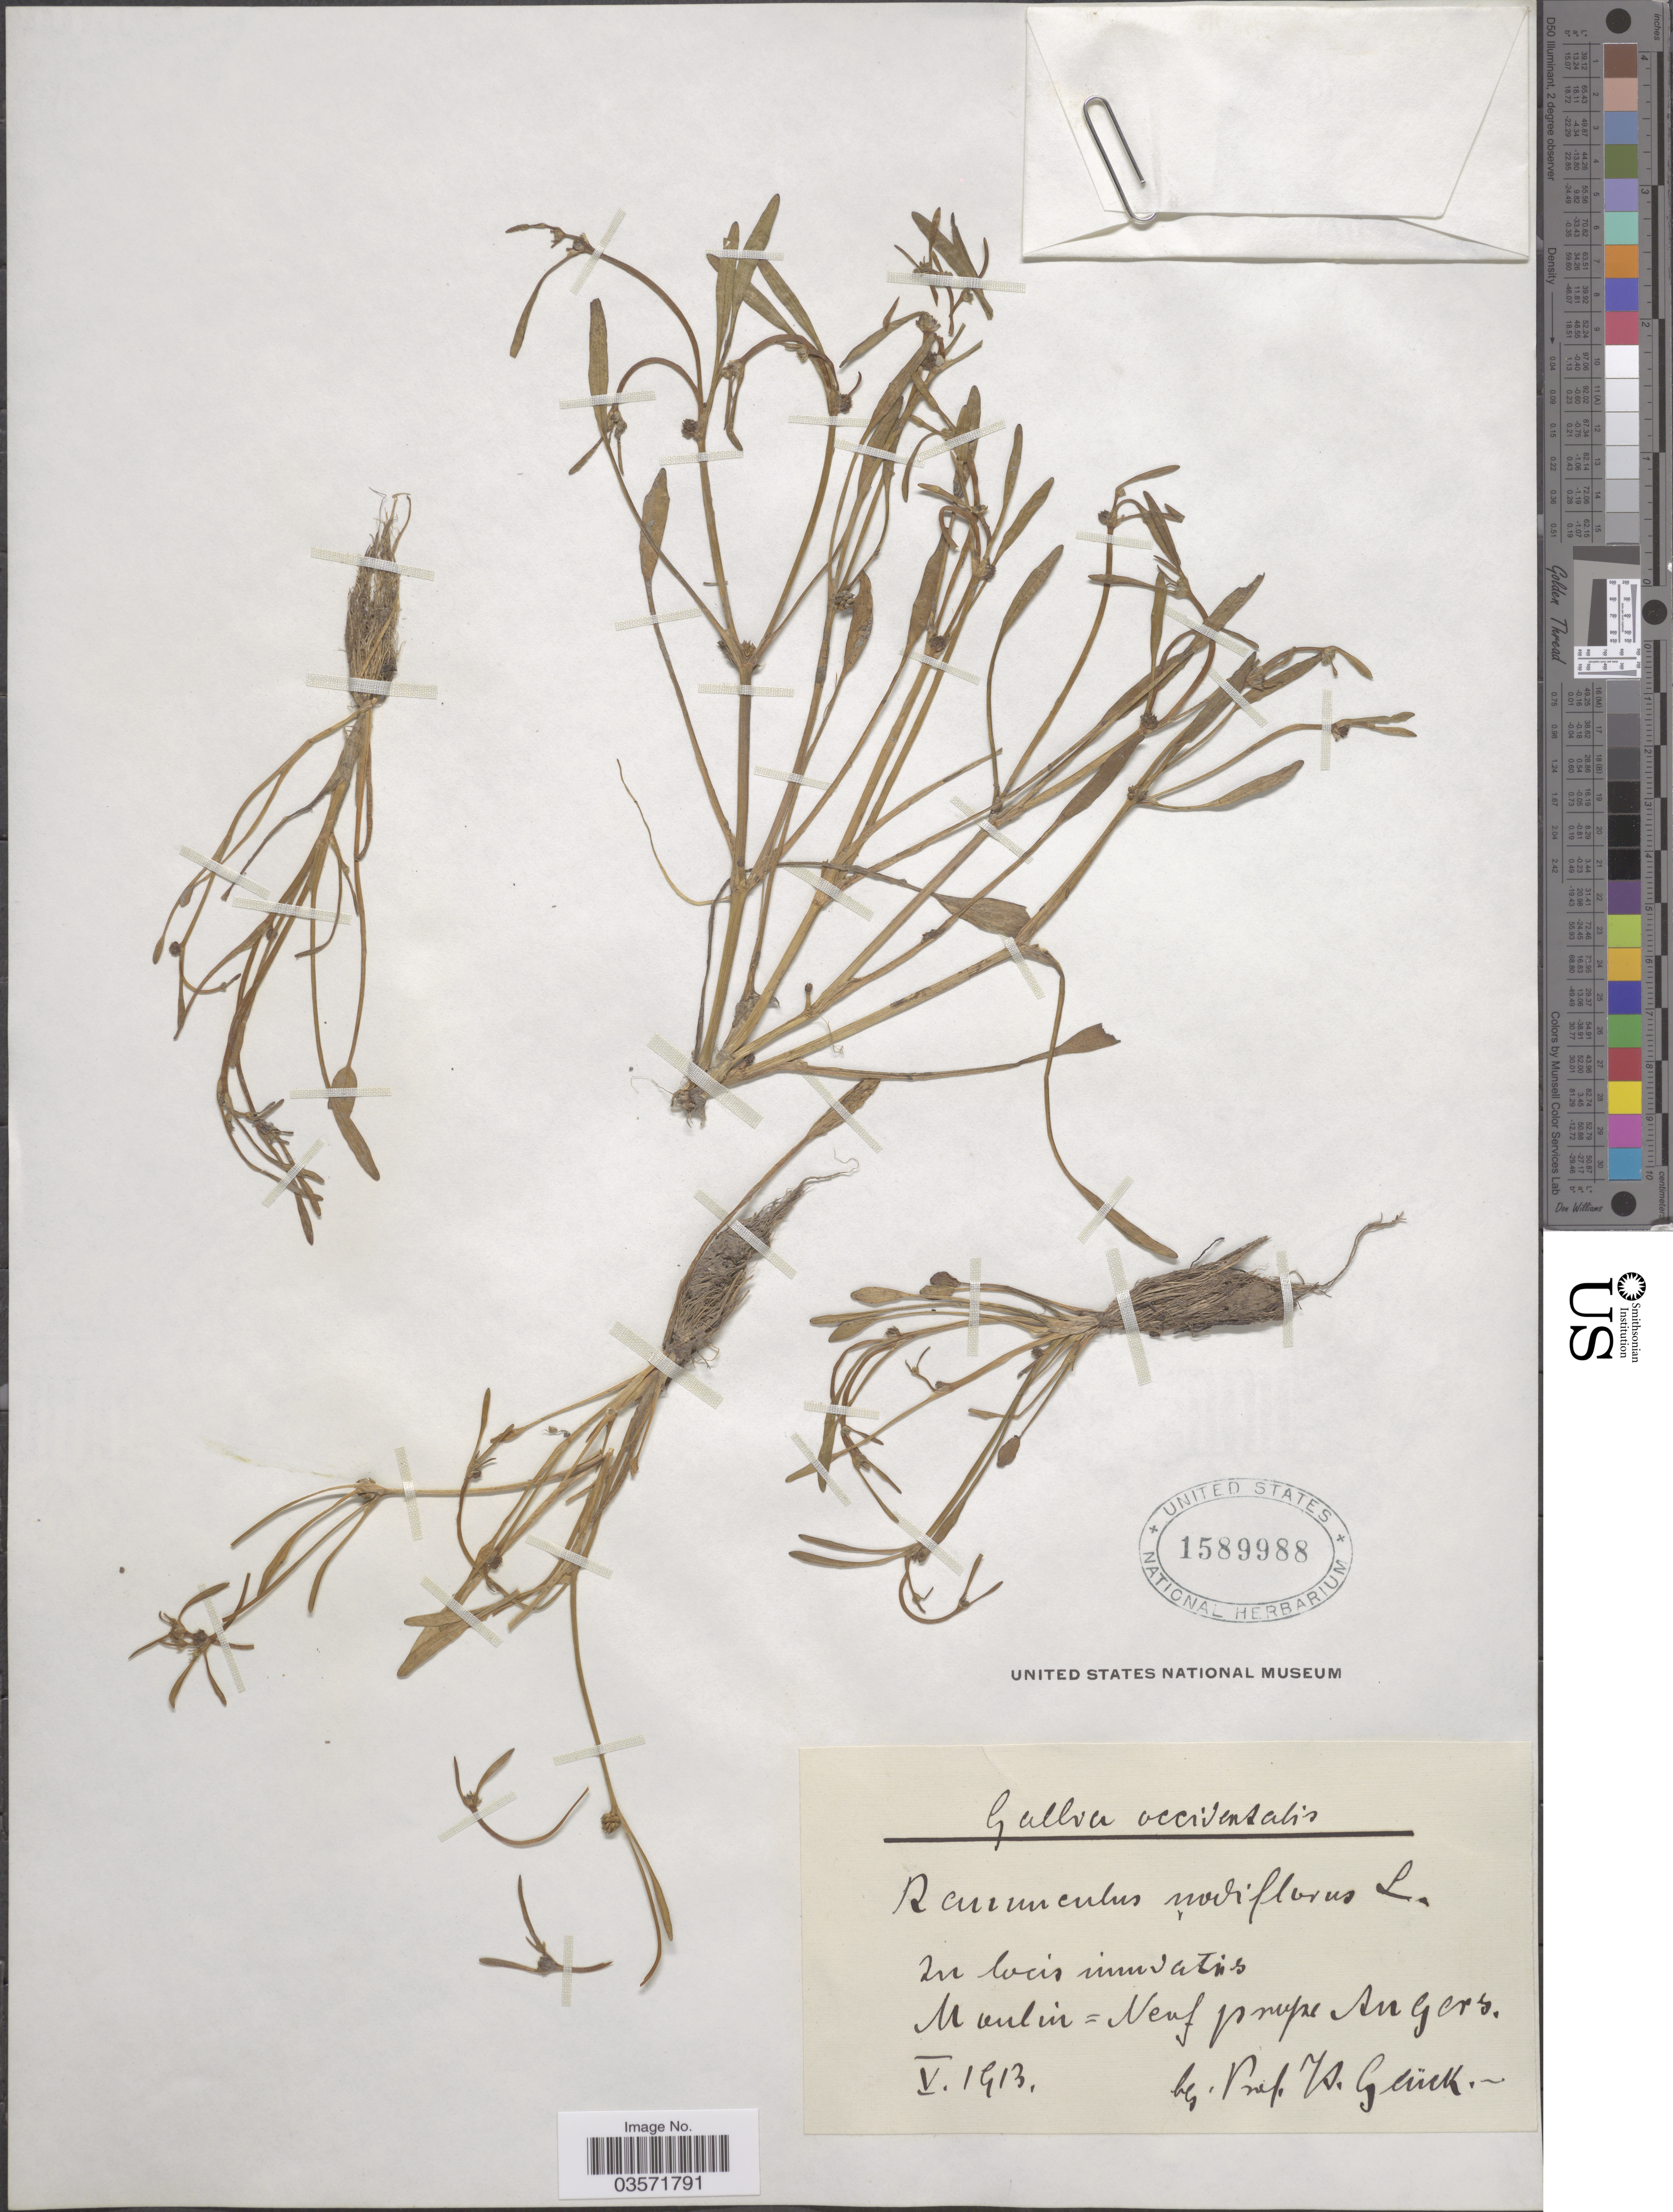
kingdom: Plantae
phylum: Tracheophyta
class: Magnoliopsida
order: Ranunculales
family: Ranunculaceae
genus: Ranunculus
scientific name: Ranunculus nodiflorus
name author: L.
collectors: H. Glück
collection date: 1913-05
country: France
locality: Gallia occidentalis. In locis inundatis Maulin [interpreted]=Neuf prope Angers.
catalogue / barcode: US 1589988